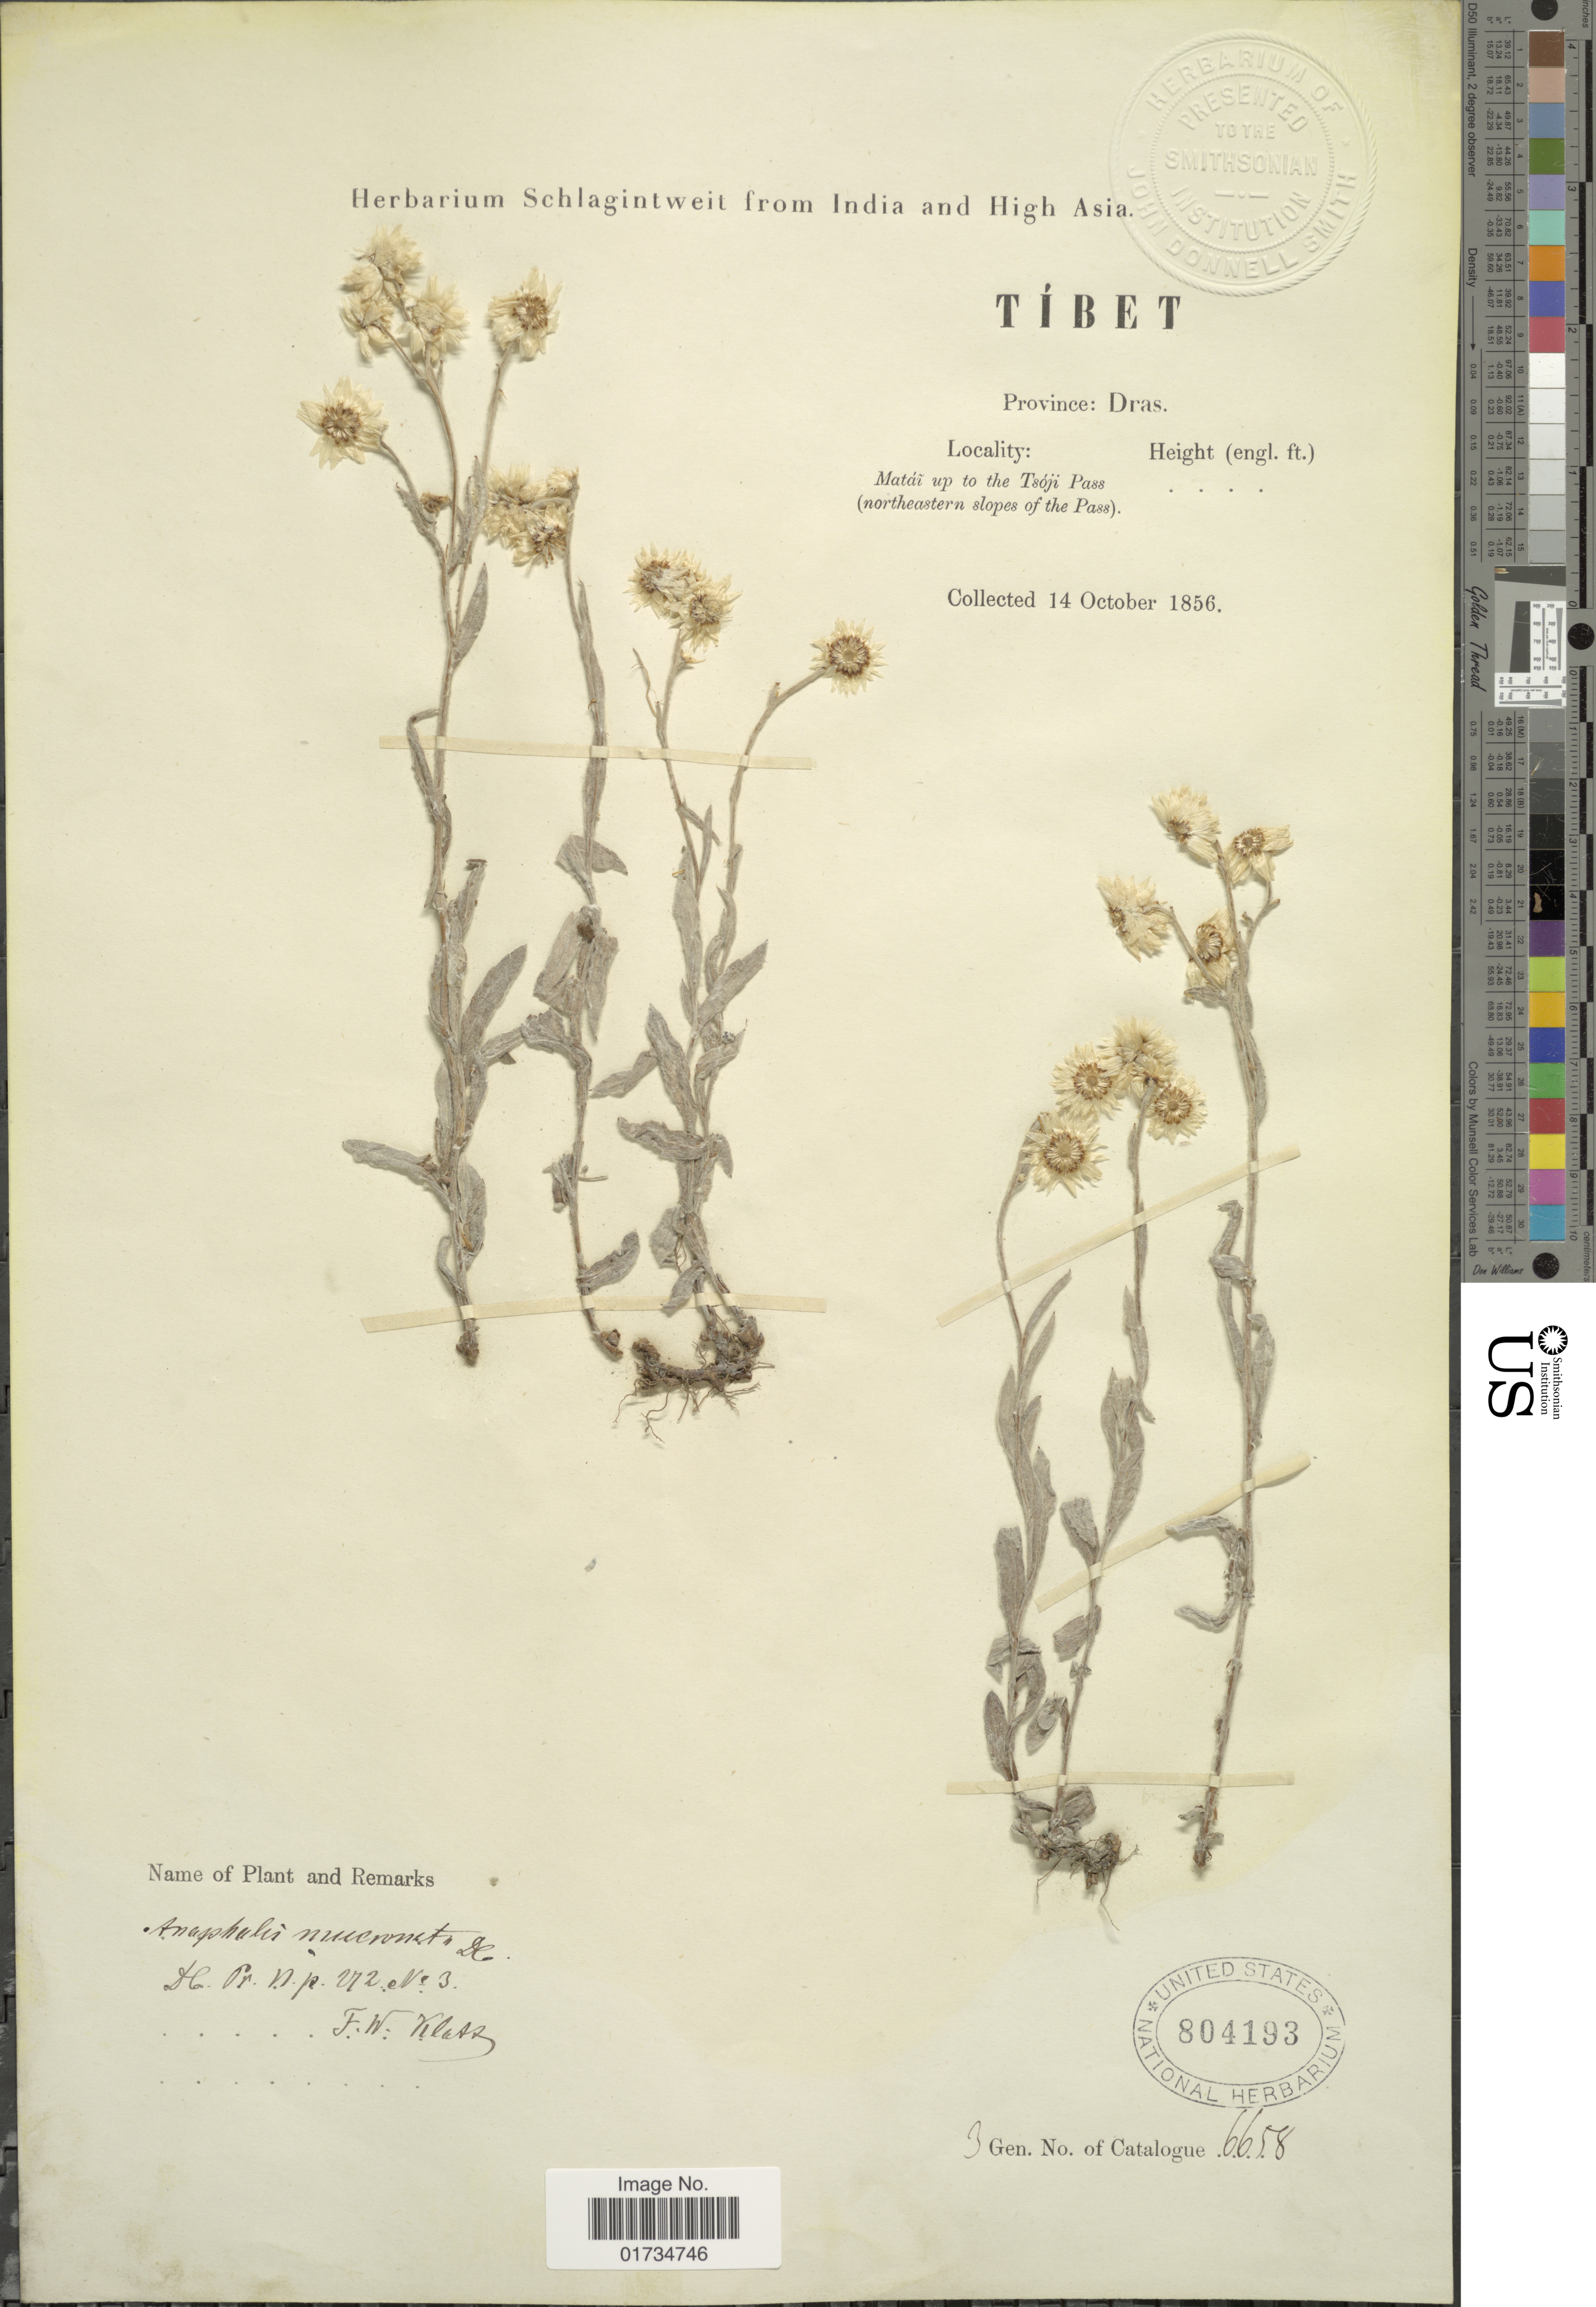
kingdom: Plantae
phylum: Tracheophyta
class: Magnoliopsida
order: Asterales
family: Asteraceae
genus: Anaphalis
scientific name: Anaphalis mucronata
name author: DC.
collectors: ex herb. Schlagintweit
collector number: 6658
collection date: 1856-10-14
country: China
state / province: Xizang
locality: Tibet. Province: Dras. Matai up to the Tsoji Pass (northeastern slopes of the Pass)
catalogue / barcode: US 804193